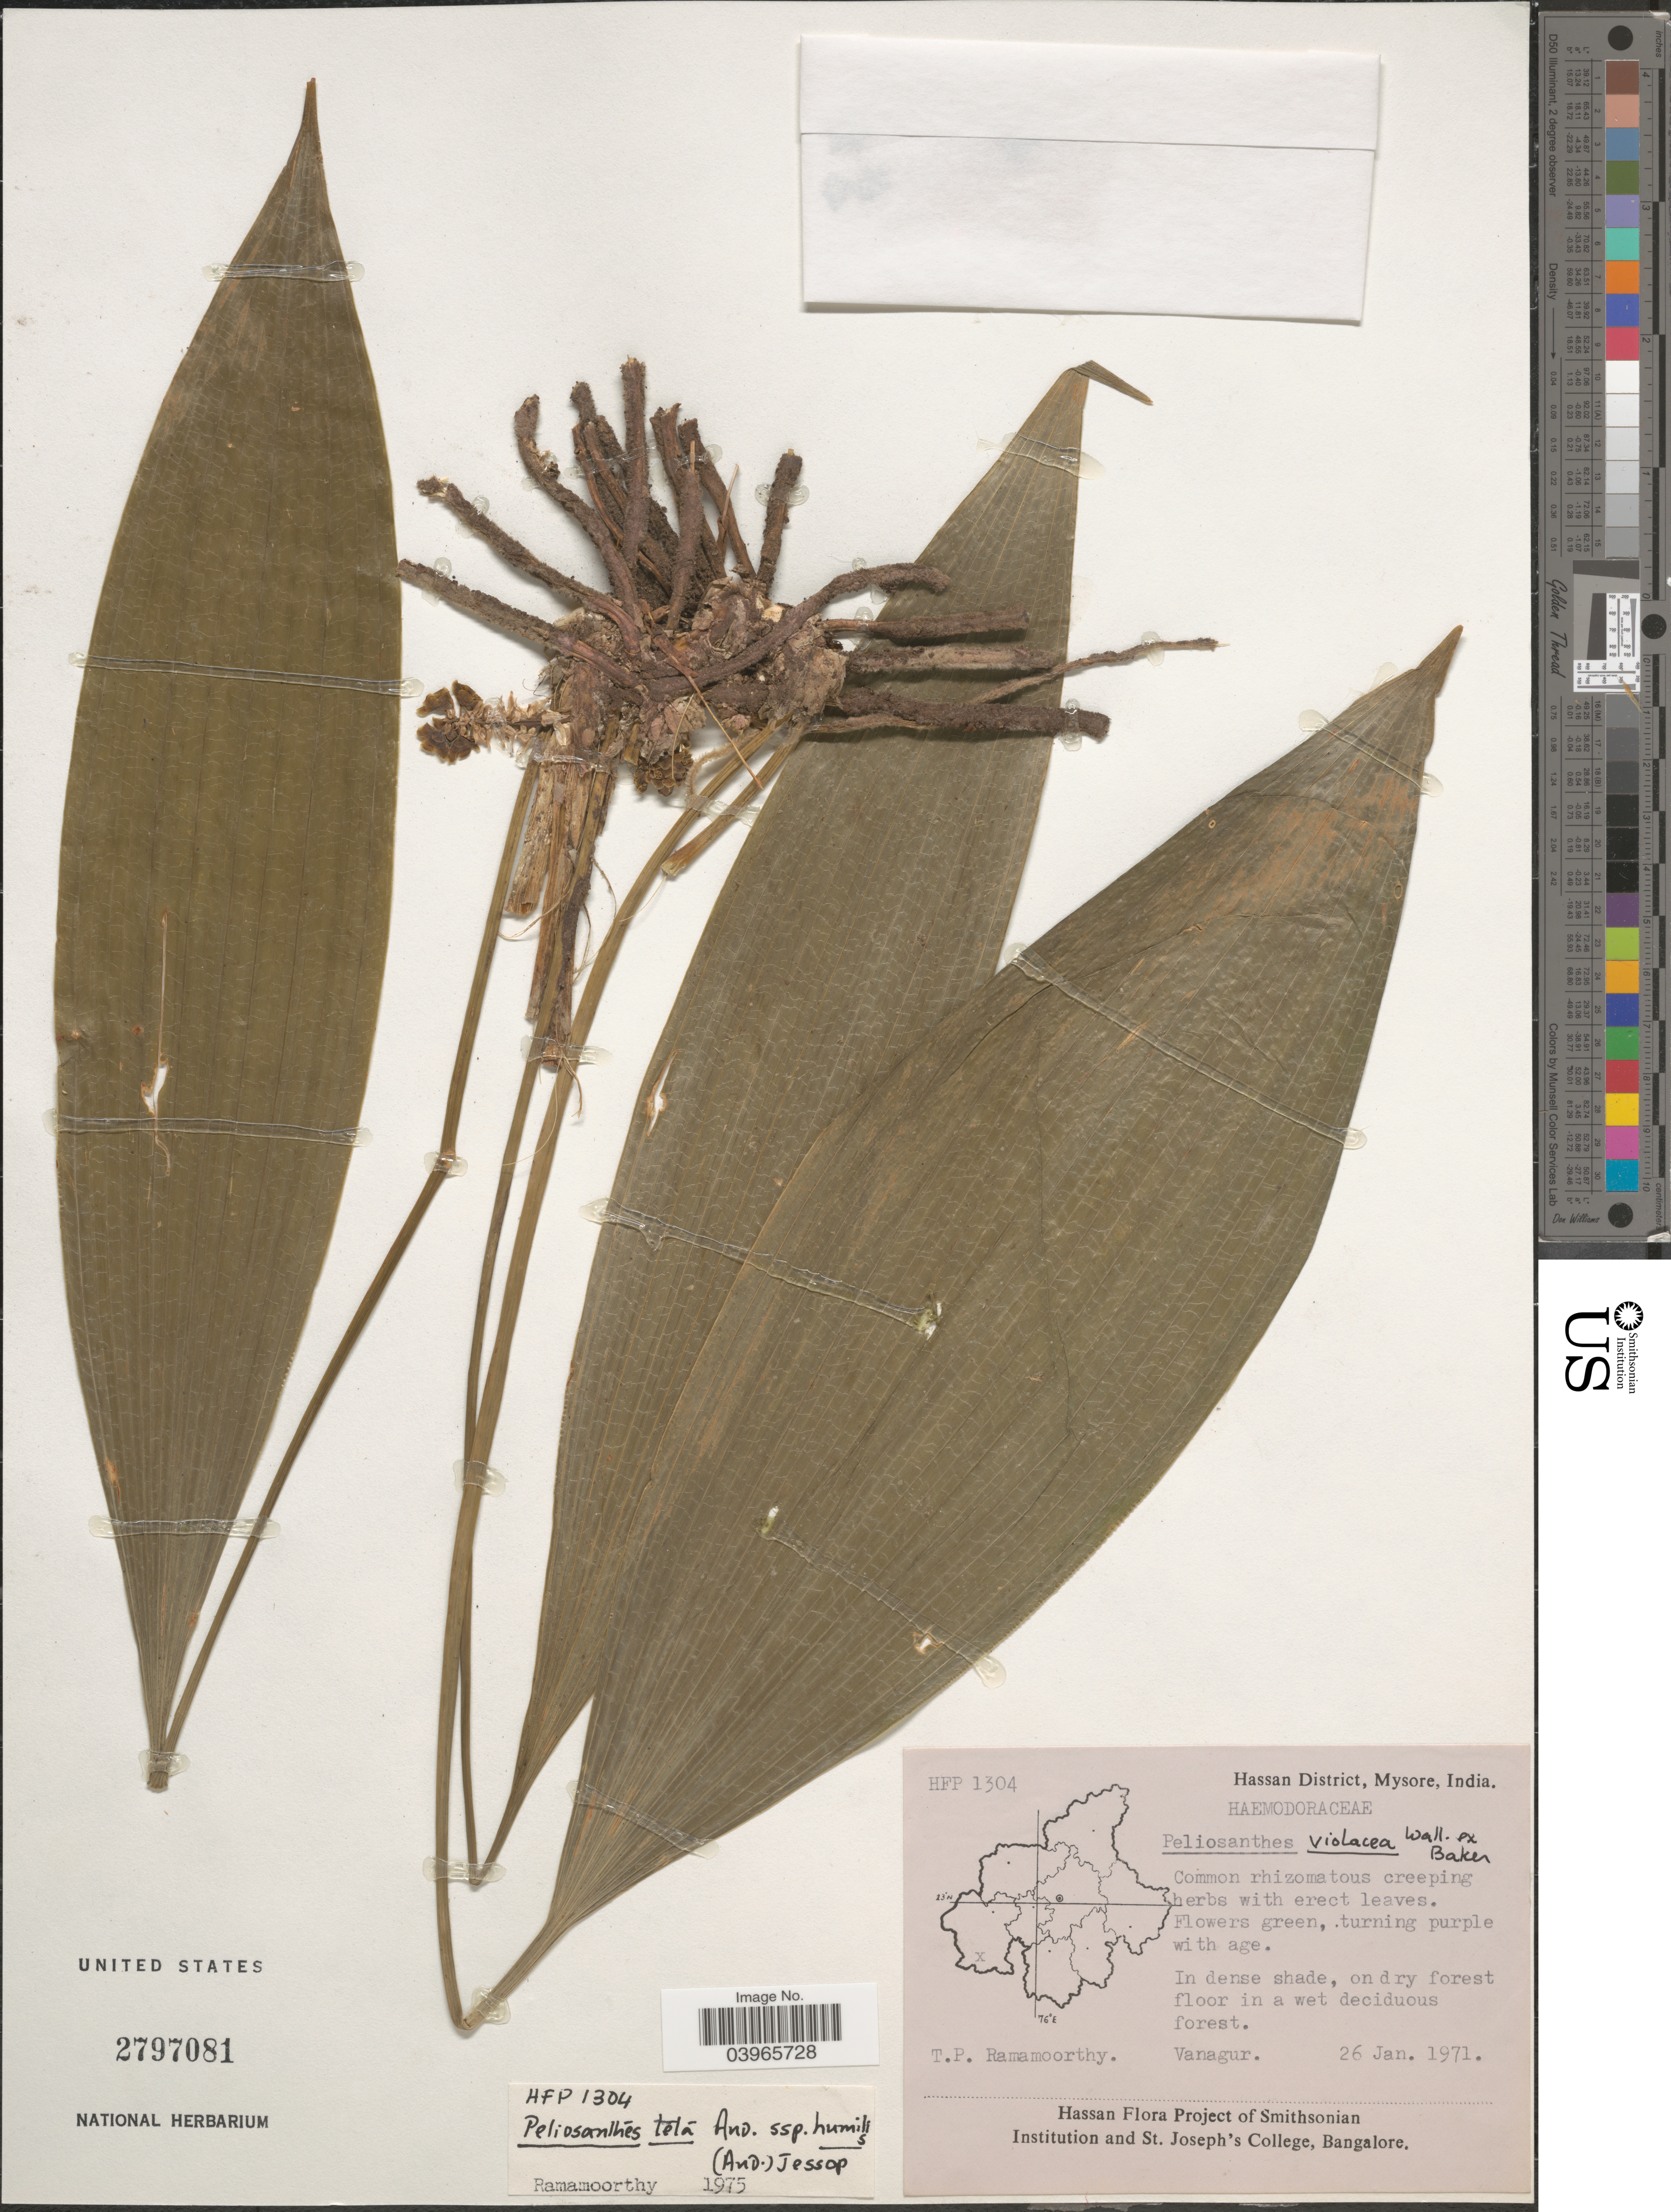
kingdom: Plantae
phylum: Tracheophyta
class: Liliopsida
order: Asparagales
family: Asparagaceae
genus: Peliosanthes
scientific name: Peliosanthes teta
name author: Andrews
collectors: T. P. Ramamoorthy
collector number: HFP1304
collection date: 1971-01-26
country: India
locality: Hassan District, Mysore. Vanagur.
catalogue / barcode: US 2797081